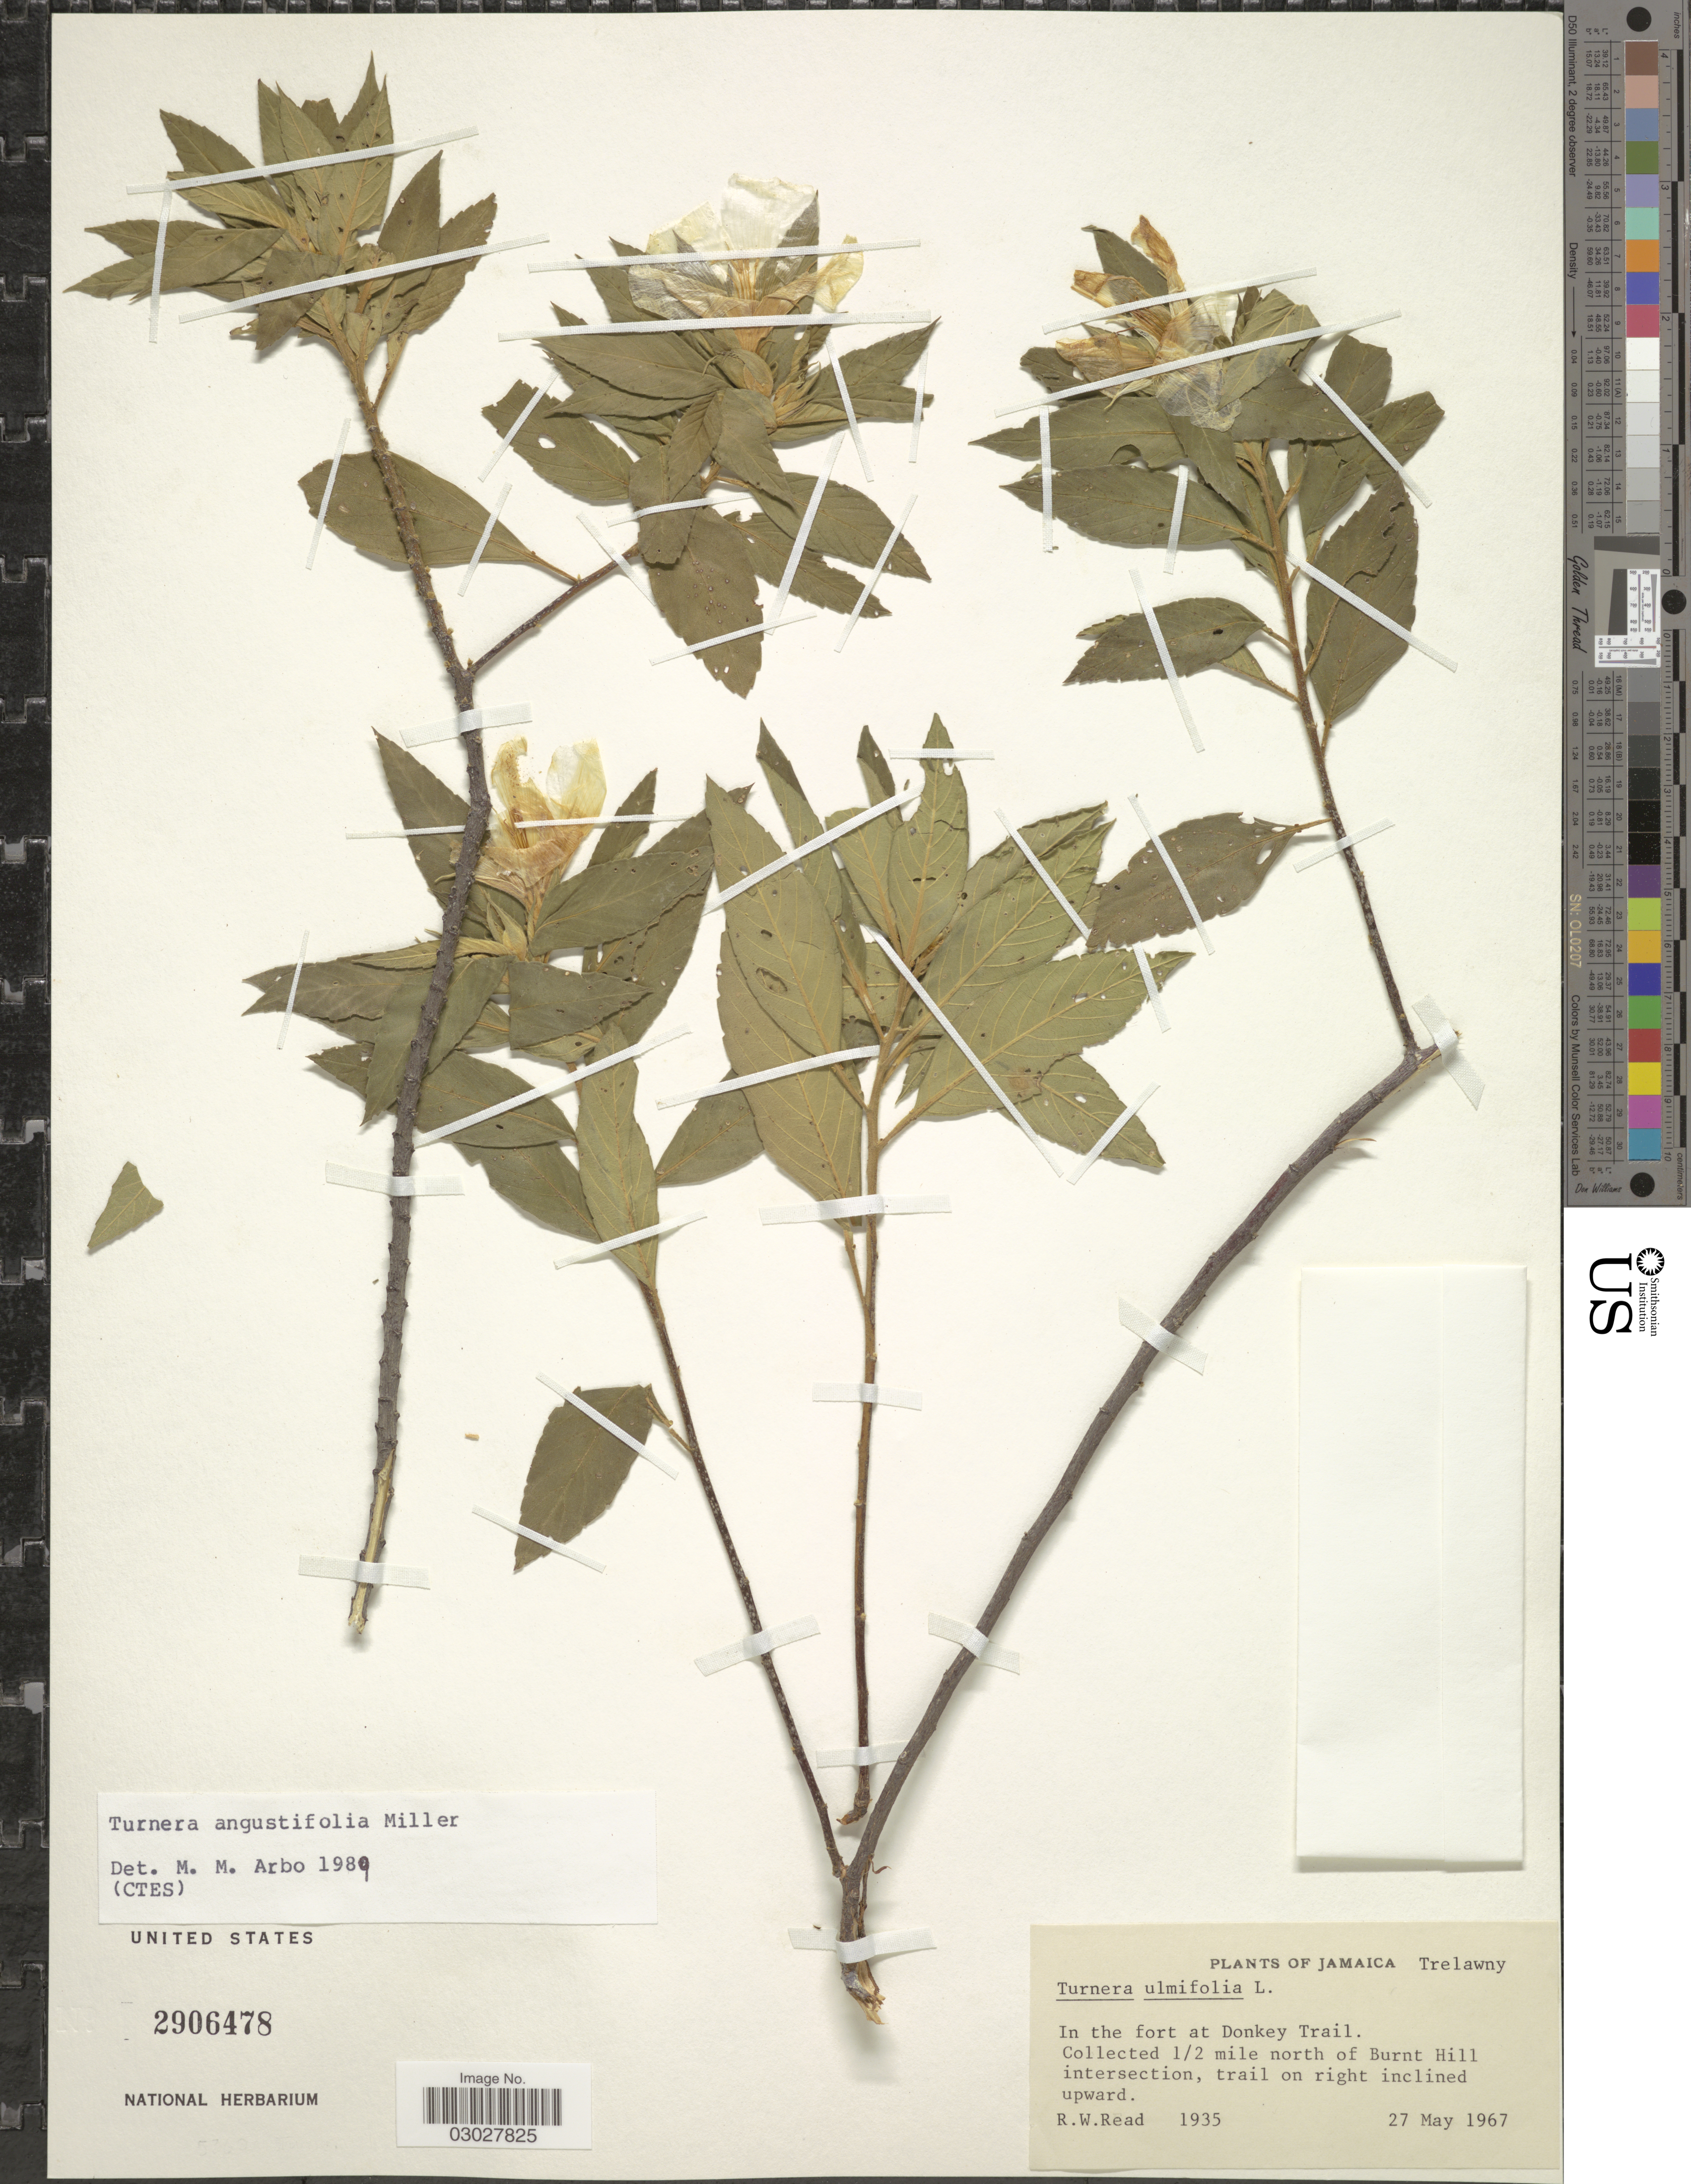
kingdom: Plantae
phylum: Tracheophyta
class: Magnoliopsida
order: Malpighiales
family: Turneraceae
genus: Turnera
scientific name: Turnera angustifolia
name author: Mill.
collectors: R. W. Read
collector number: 1935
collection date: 1967-05-27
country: Jamaica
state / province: Trelawny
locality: In the fort at Donkey Trail. 1/2 mile north of Burnt Hill intersection, trail on right inclined upward.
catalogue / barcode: US 2906478